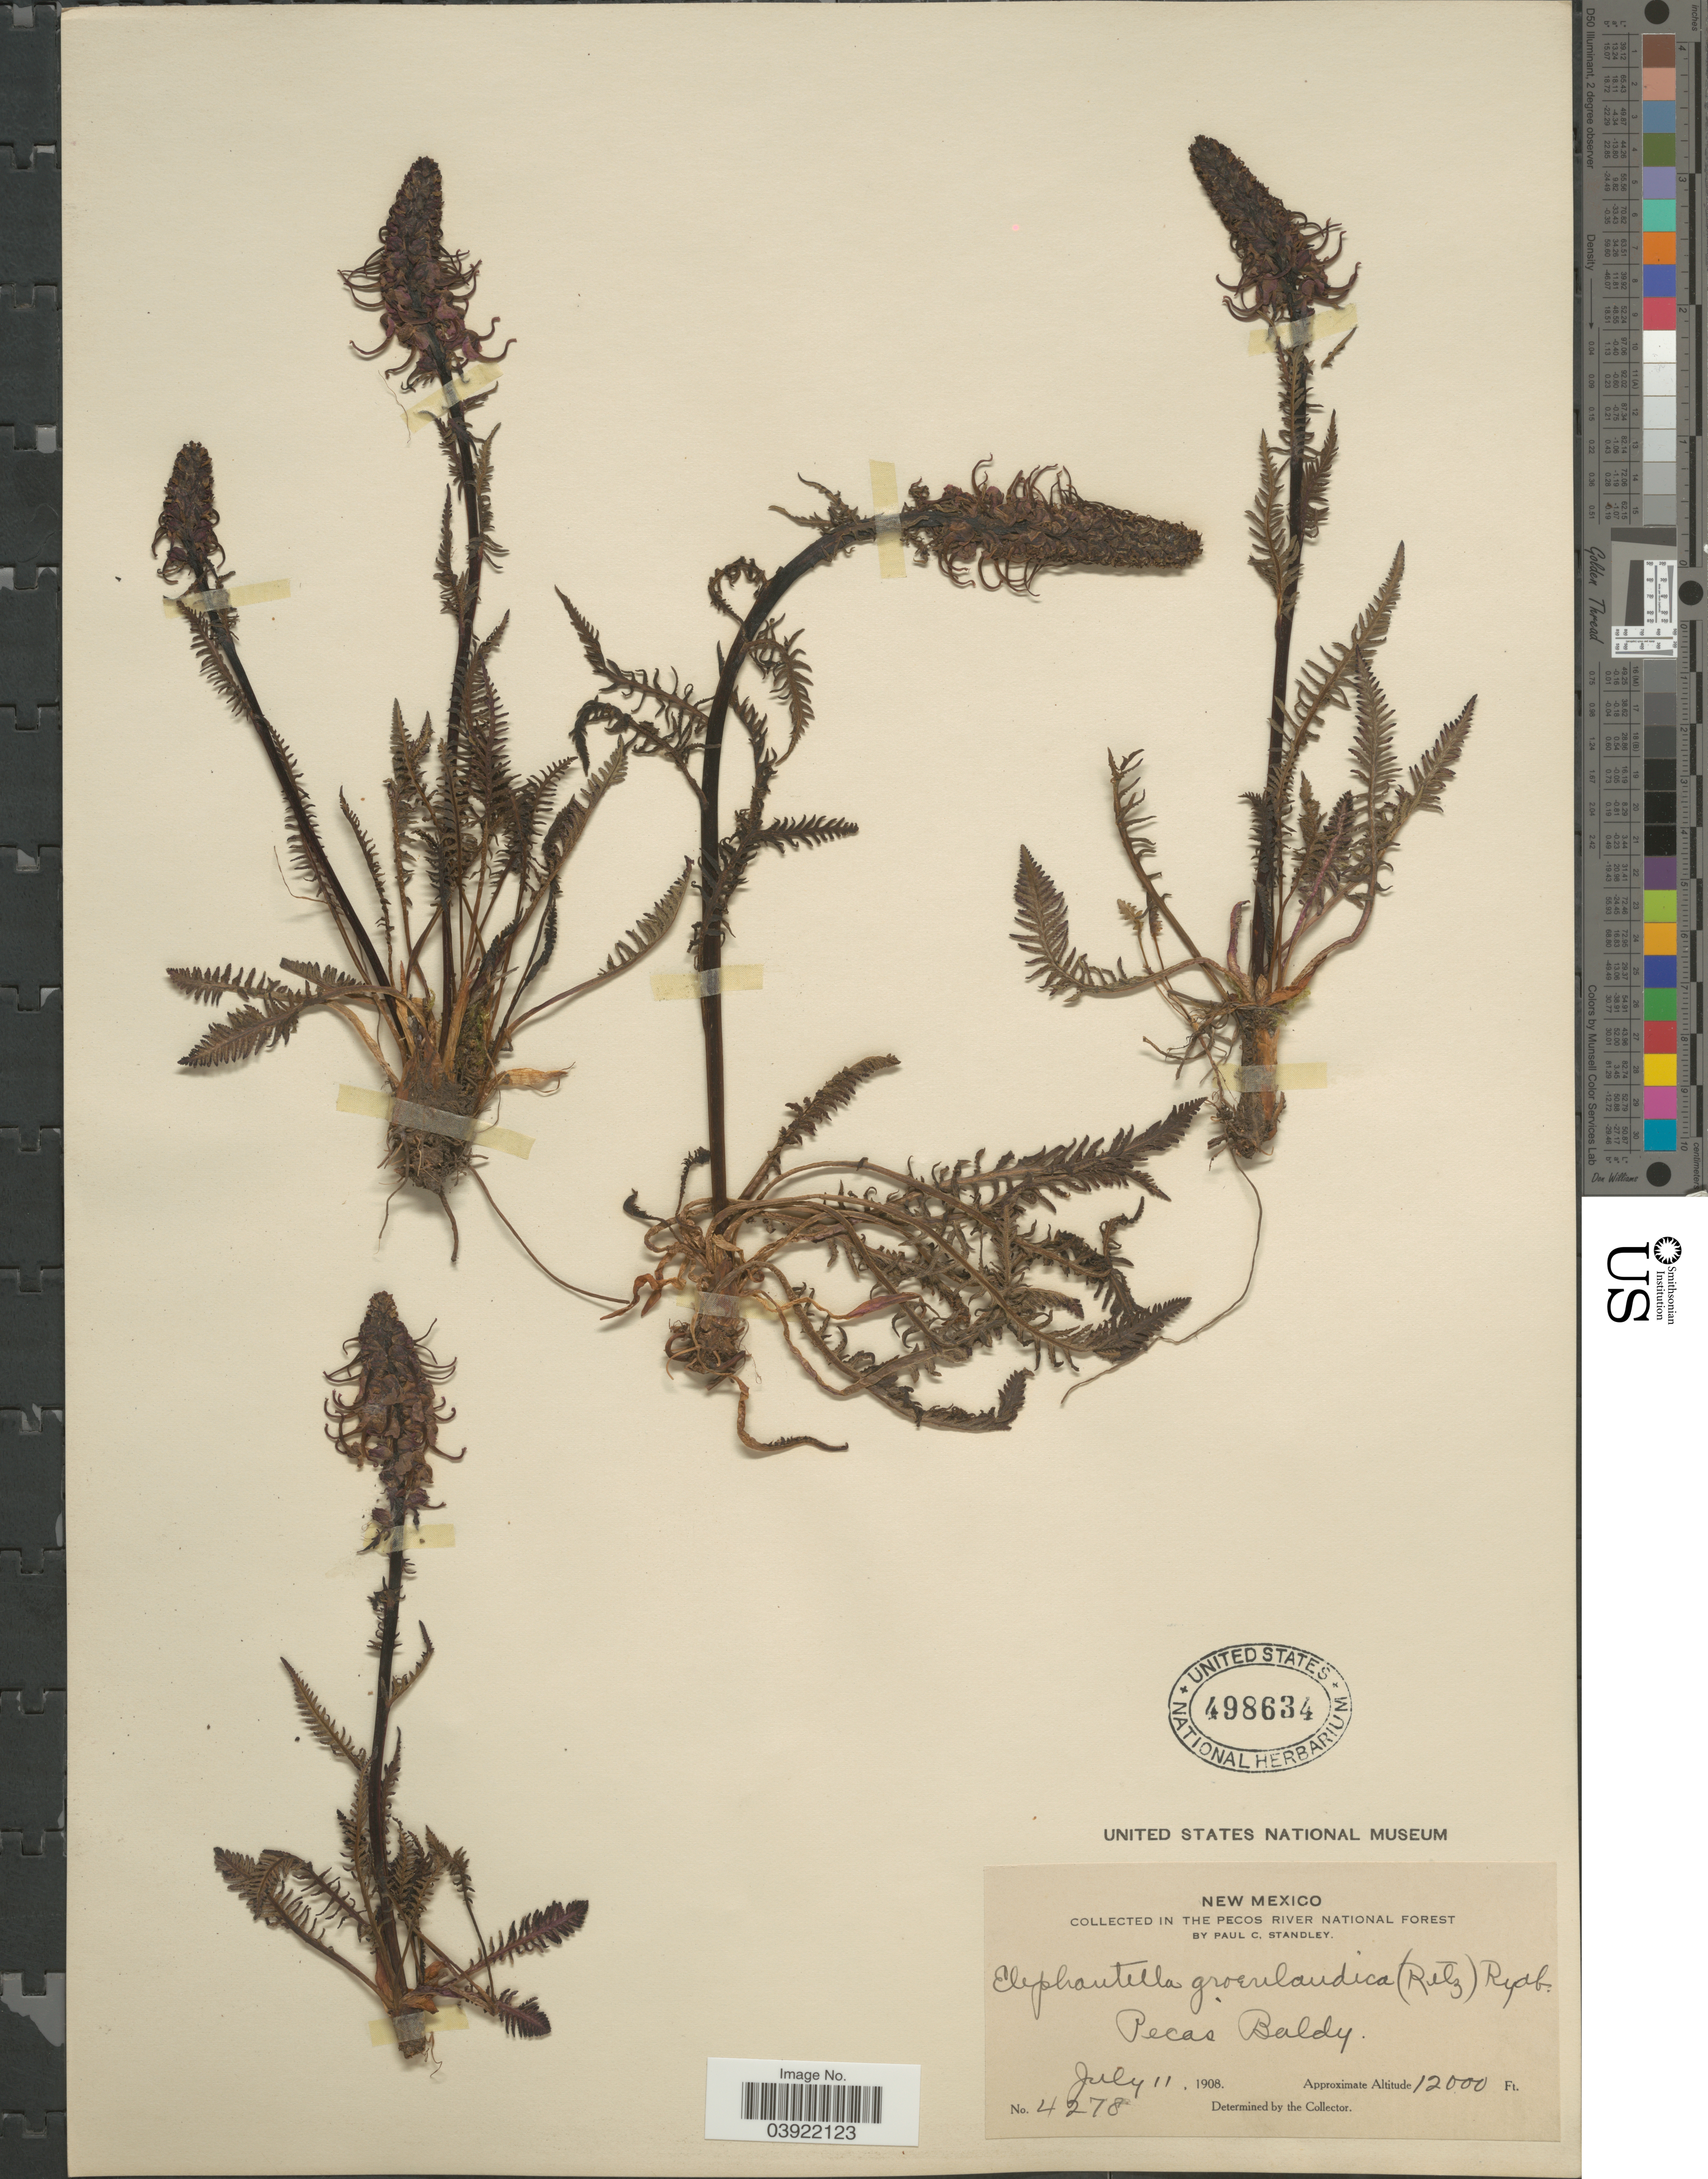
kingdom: Plantae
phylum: Tracheophyta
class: Magnoliopsida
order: Lamiales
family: Orobanchaceae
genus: Pedicularis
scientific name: Pedicularis groenlandica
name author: Retz.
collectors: P. C. Standley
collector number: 4278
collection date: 1908-07-11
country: United States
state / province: New Mexico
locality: In the Pecos River National Forest. Pecas Baldy.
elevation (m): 3658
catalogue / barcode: US 498634